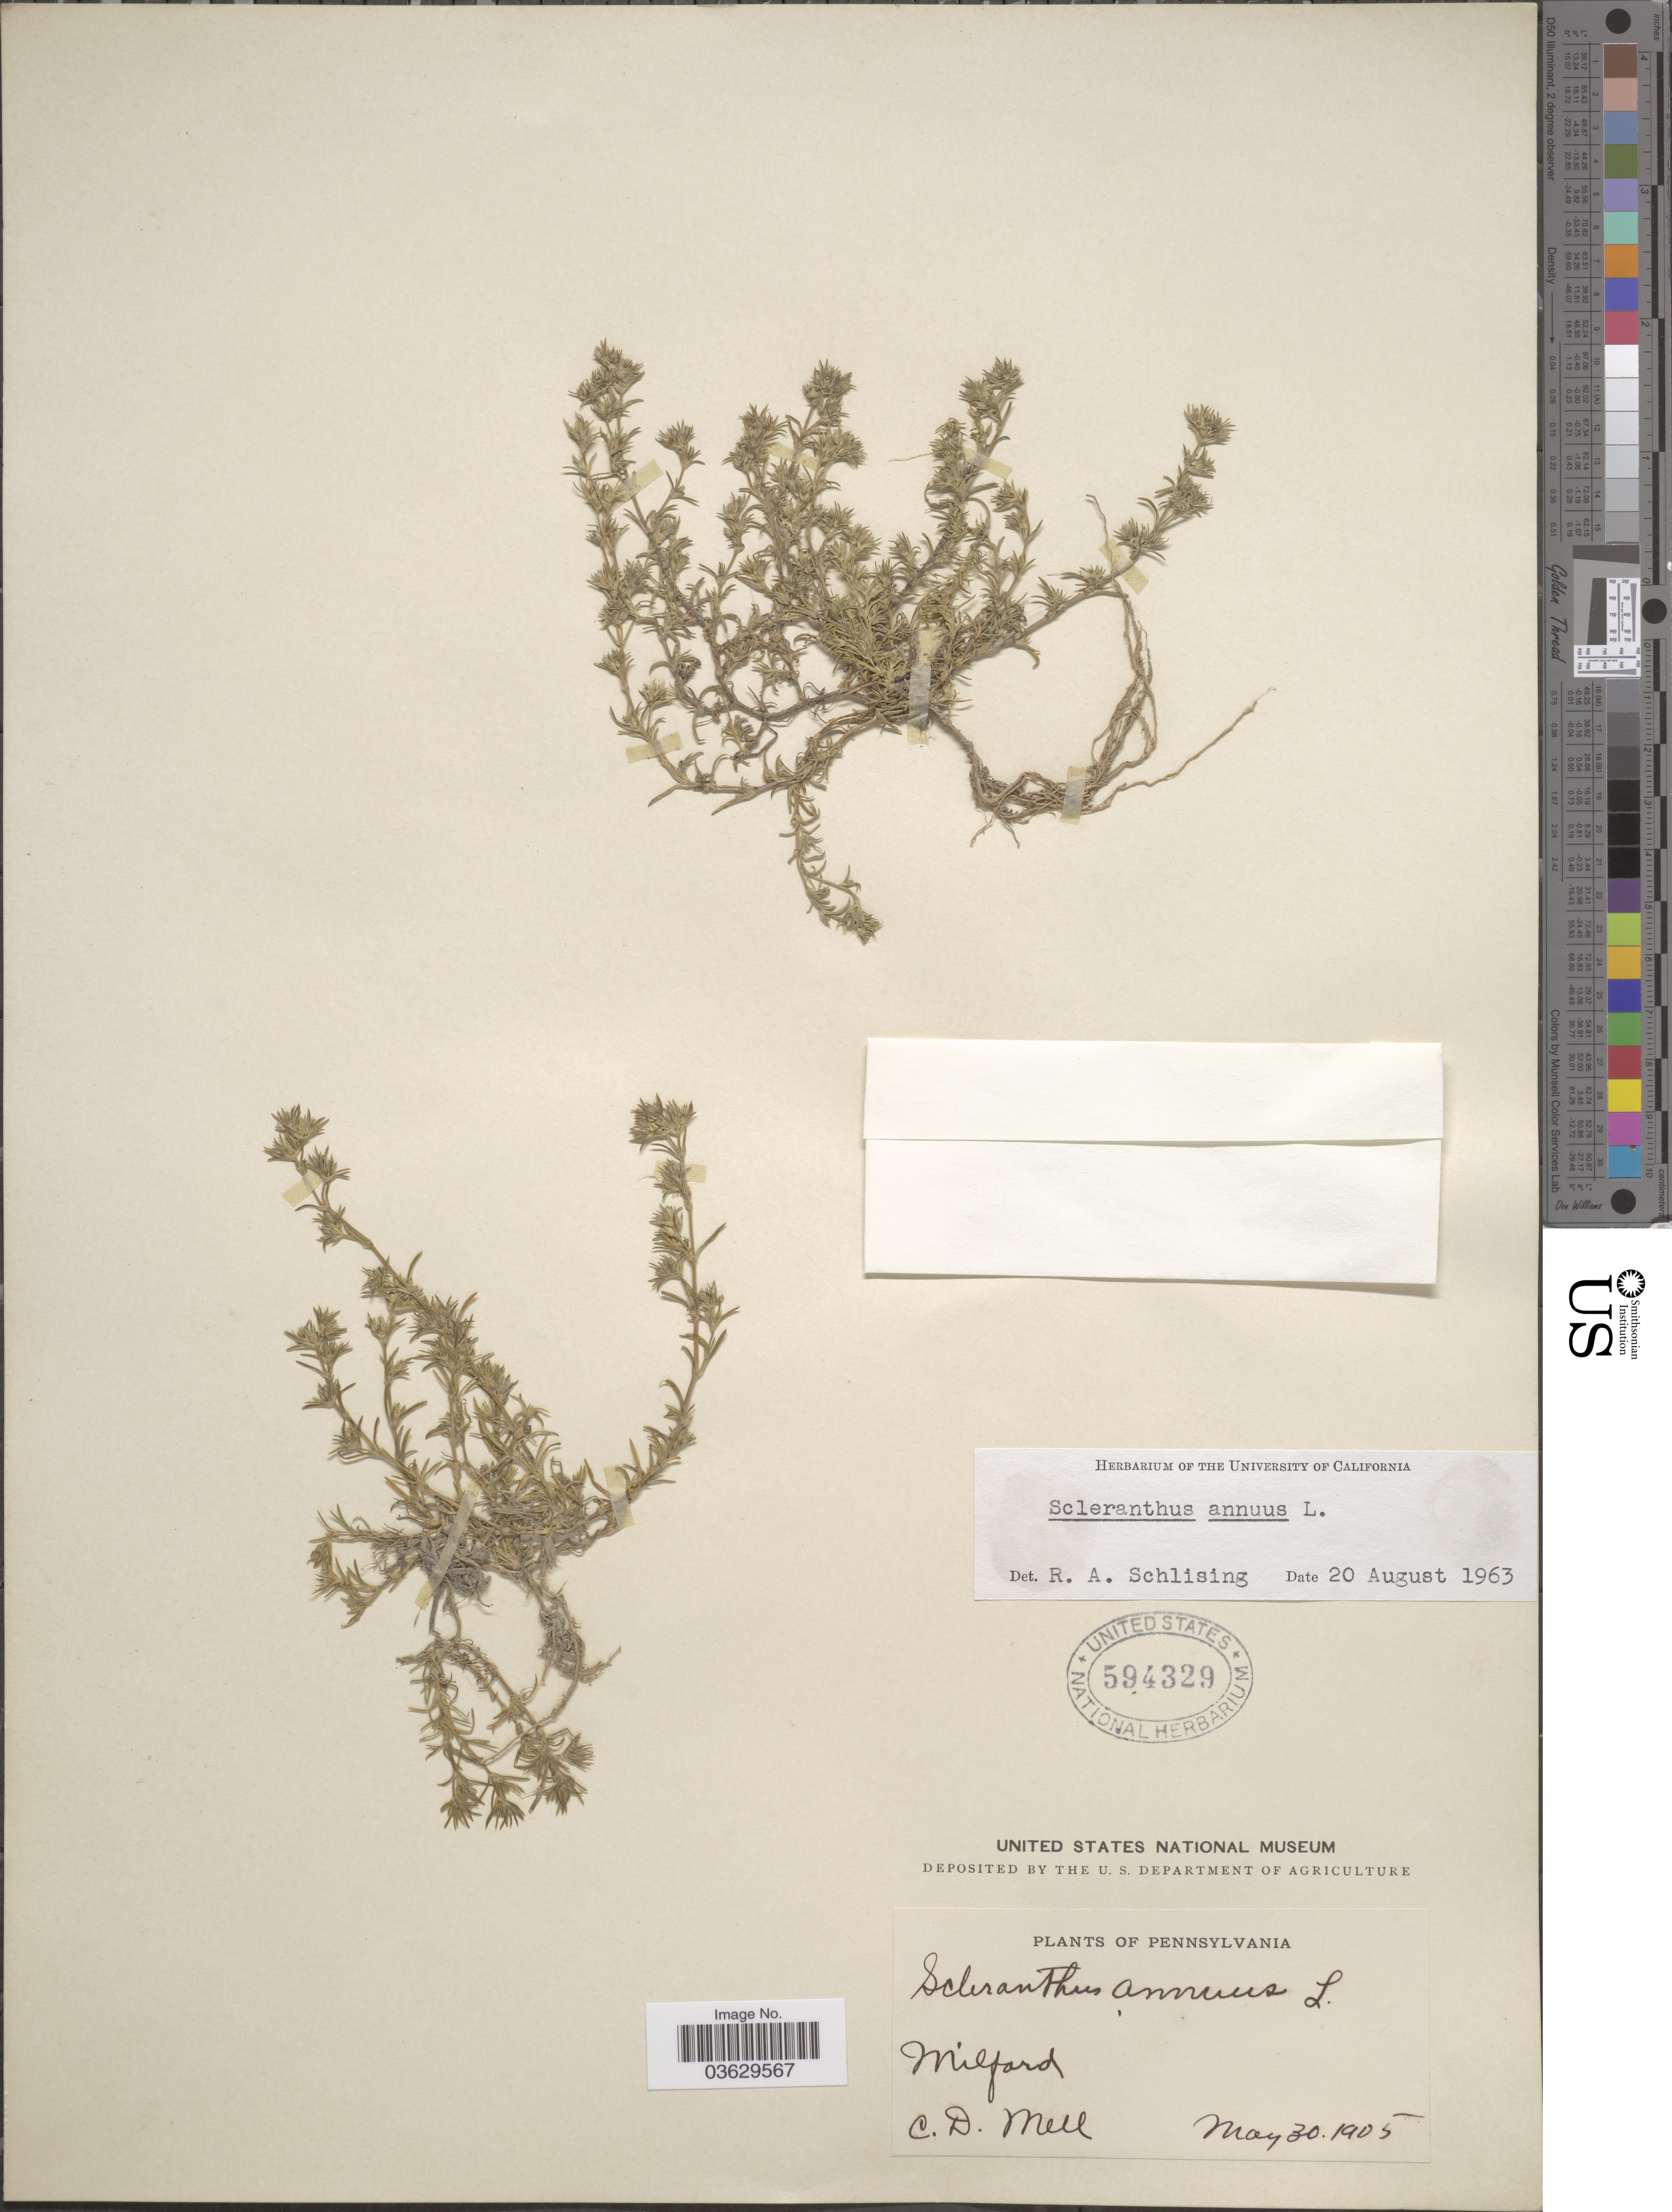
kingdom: Plantae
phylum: Tracheophyta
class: Magnoliopsida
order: Caryophyllales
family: Caryophyllaceae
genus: Scleranthus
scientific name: Scleranthus annuus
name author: L.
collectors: C. D. Mell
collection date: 1905-05-30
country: United States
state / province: Pennsylvania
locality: Milford.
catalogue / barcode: US 594329